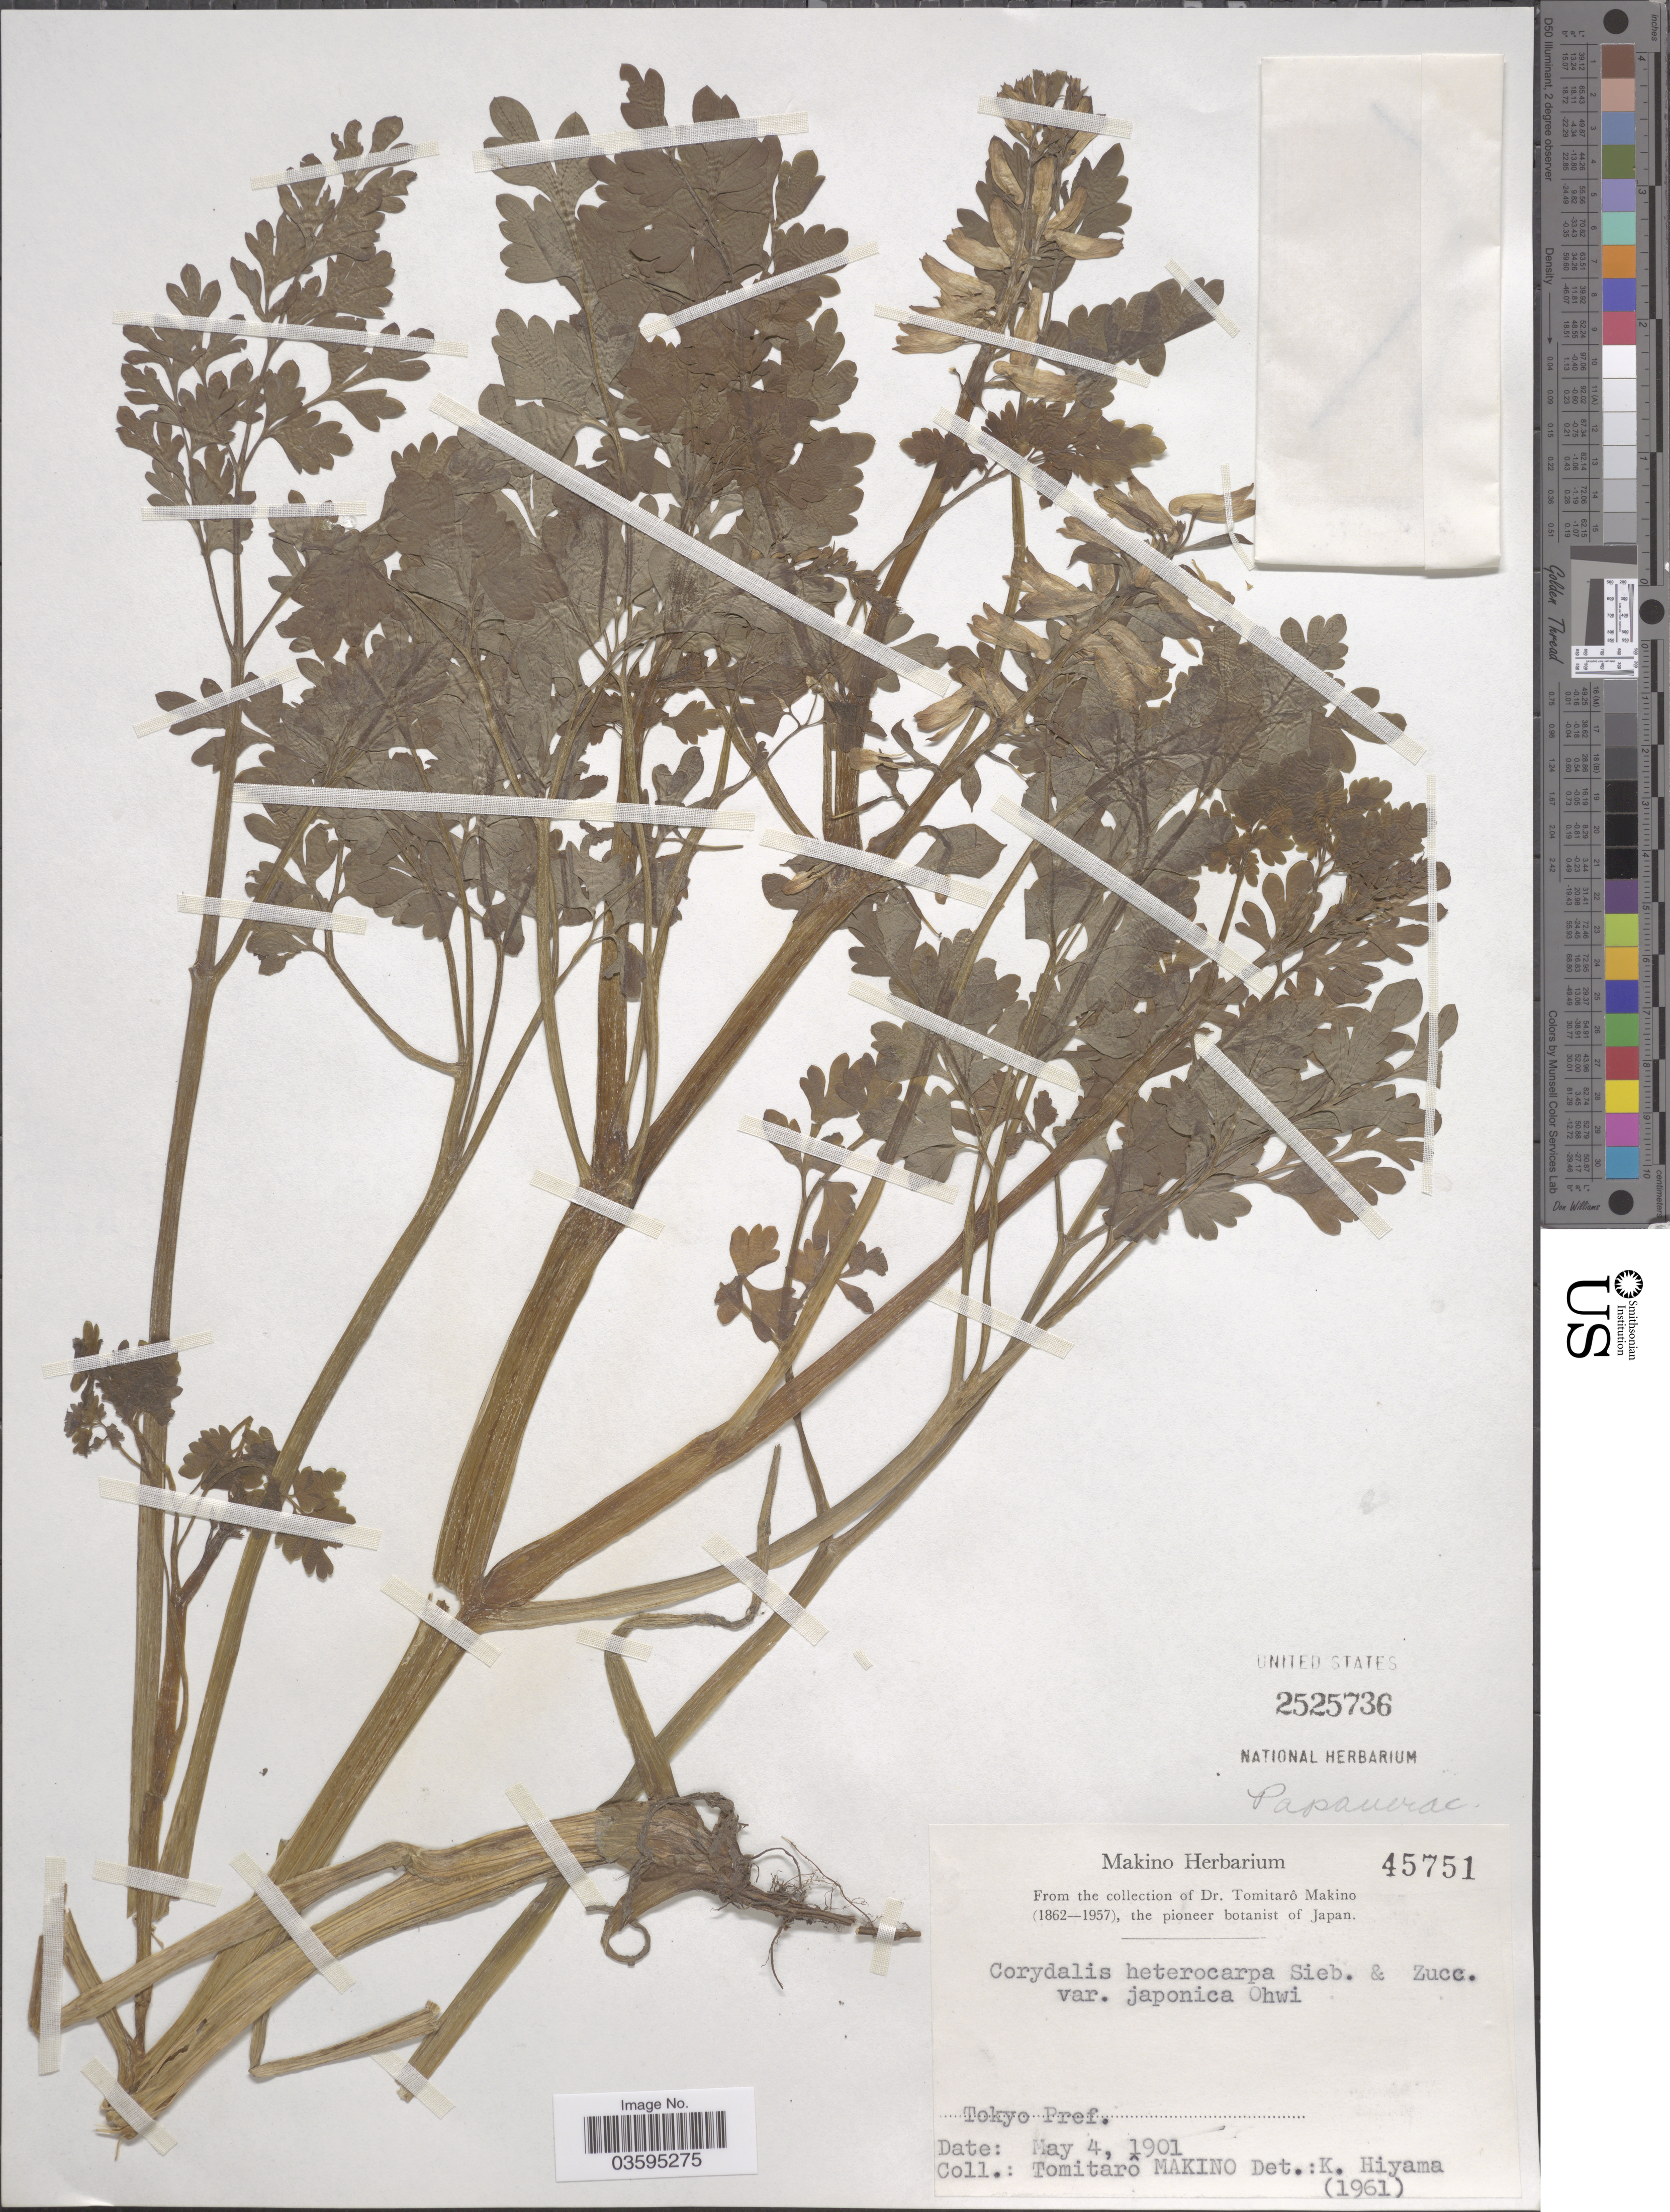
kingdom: Plantae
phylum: Tracheophyta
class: Magnoliopsida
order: Ranunculales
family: Papaveraceae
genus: Corydalis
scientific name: Corydalis heterocarpa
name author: Siebold & Zucc.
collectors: T. Makino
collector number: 45751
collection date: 1901-05-04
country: Japan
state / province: Tokyo, Federal City of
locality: Tokyo Pref.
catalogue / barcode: US 2525736